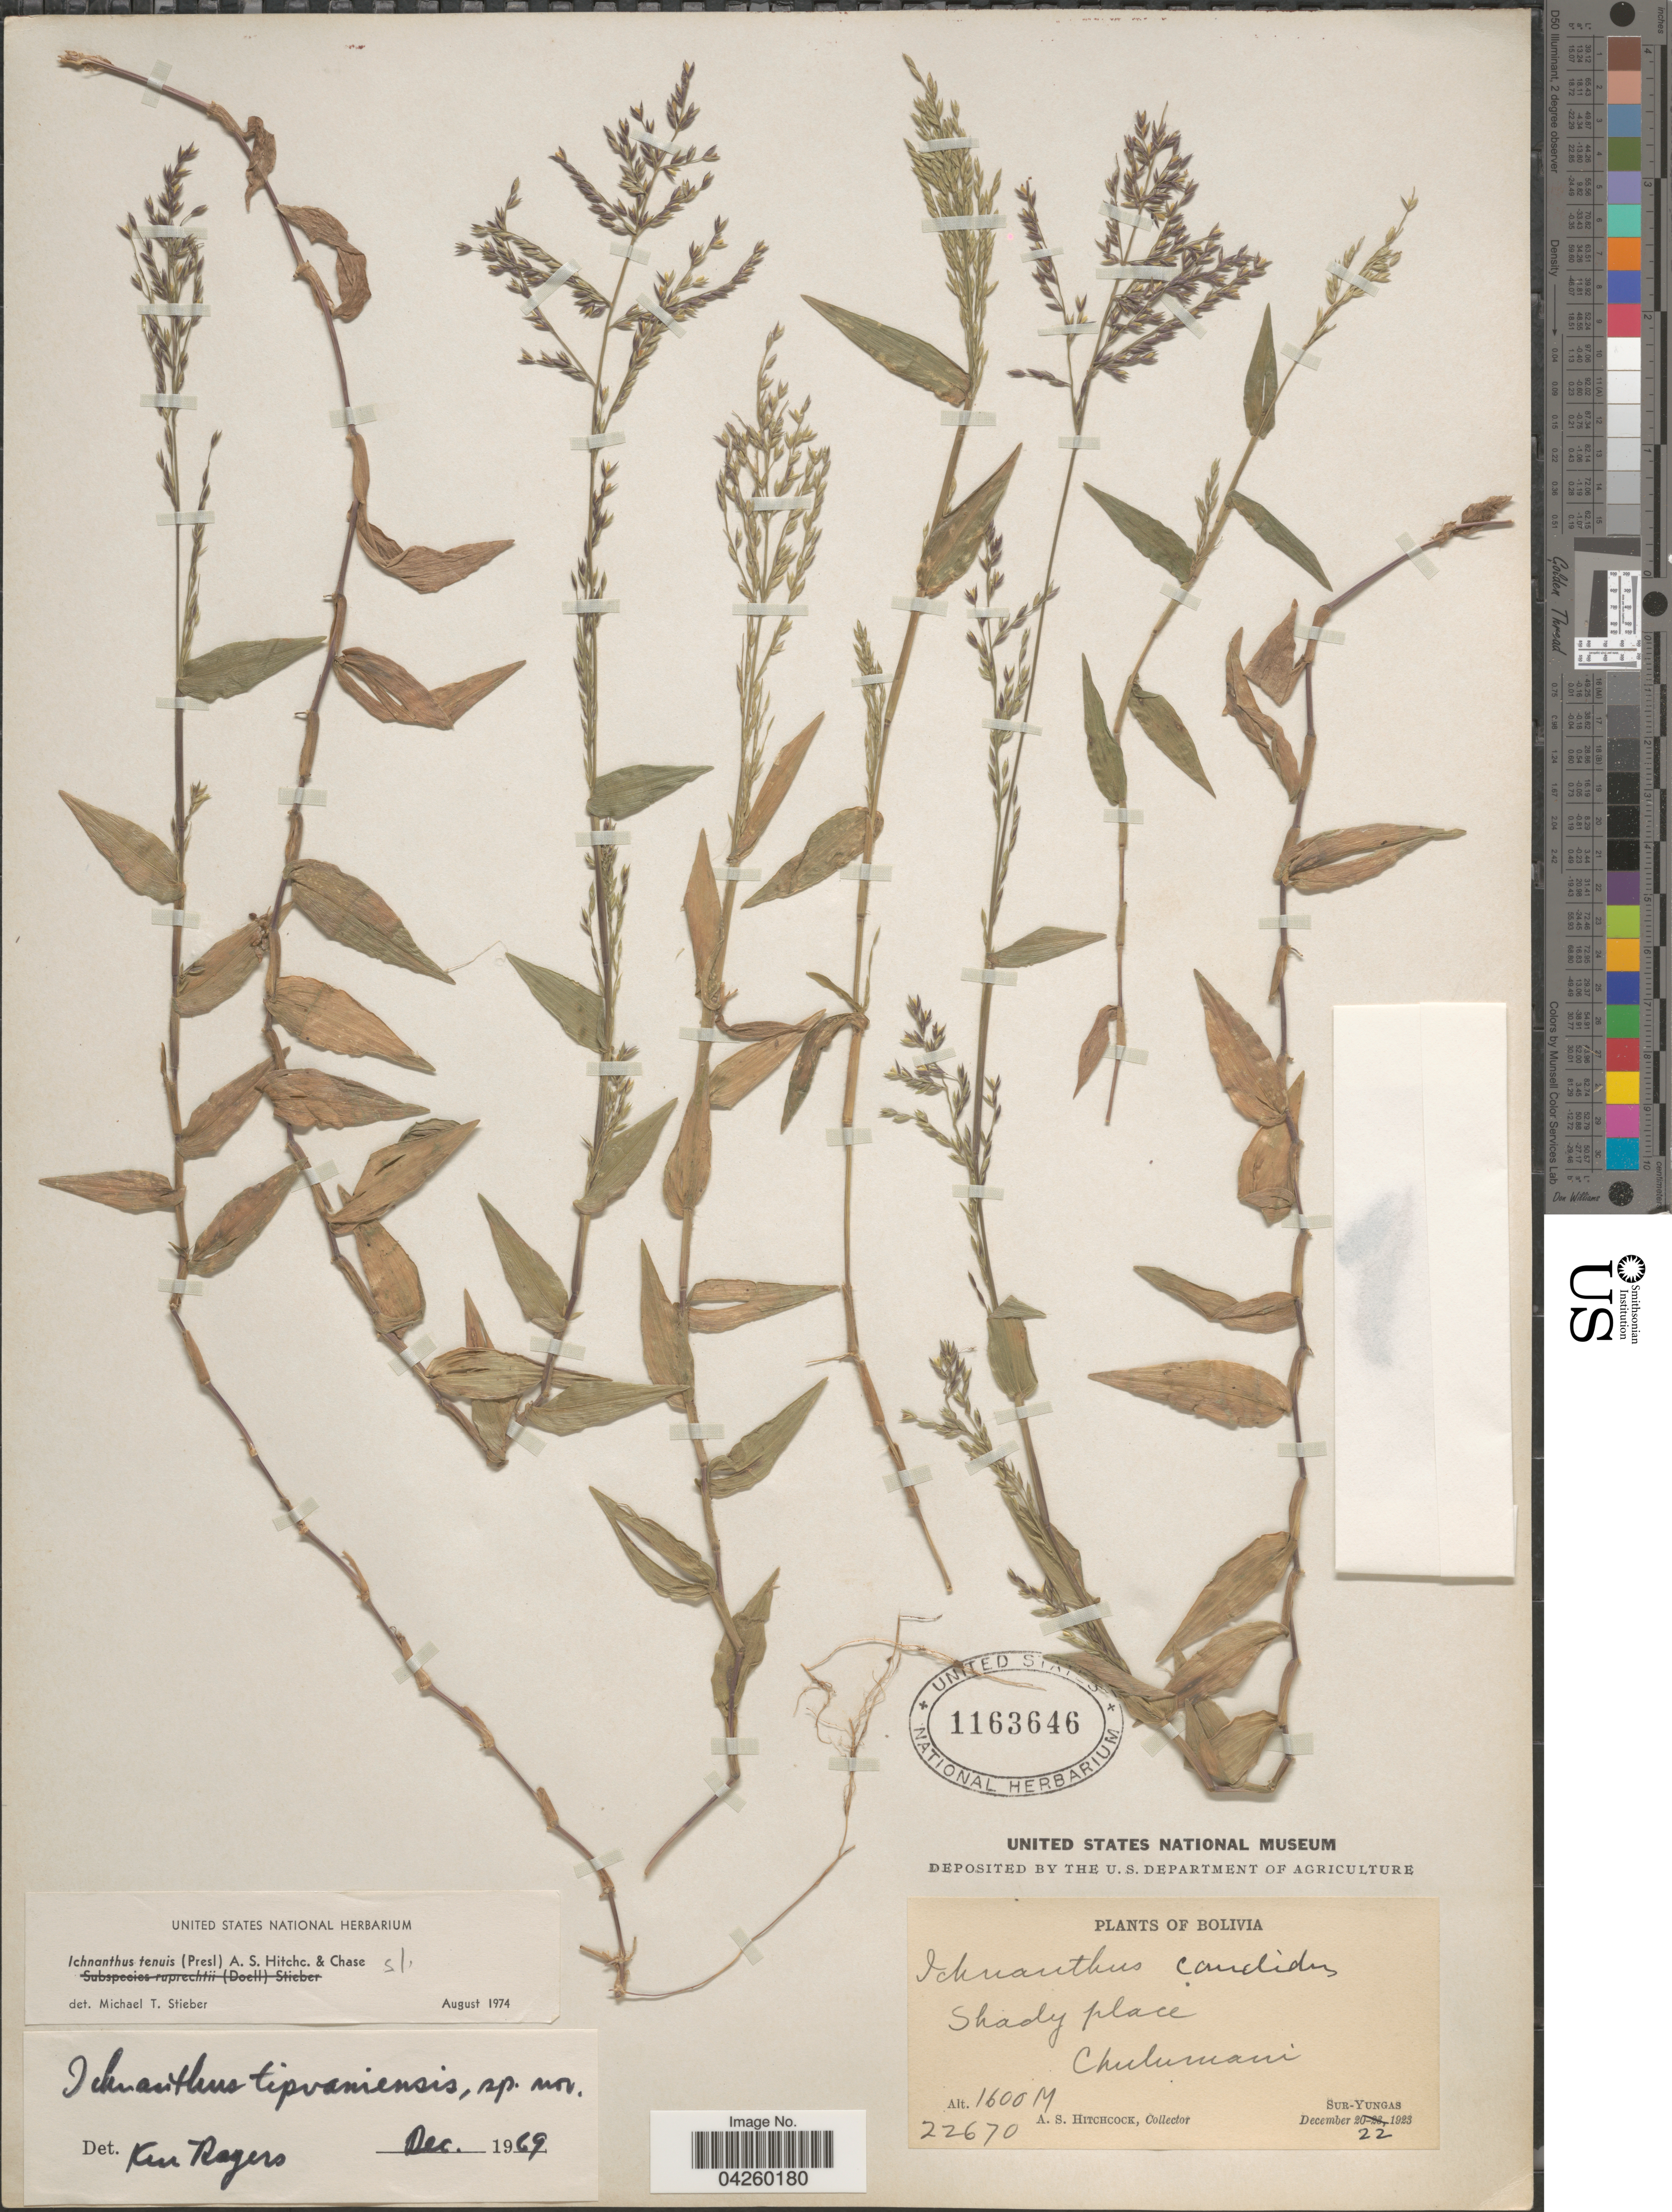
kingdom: Plantae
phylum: Tracheophyta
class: Liliopsida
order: Poales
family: Poaceae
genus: Ichnanthus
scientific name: Ichnanthus tenuis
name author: (J. Presl) Hitchc. & Chase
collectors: A. S. Hitchcock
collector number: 22670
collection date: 1923-12-22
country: Bolivia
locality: Chulumani. Sur-Yungas.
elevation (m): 1600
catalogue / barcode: US 1163646